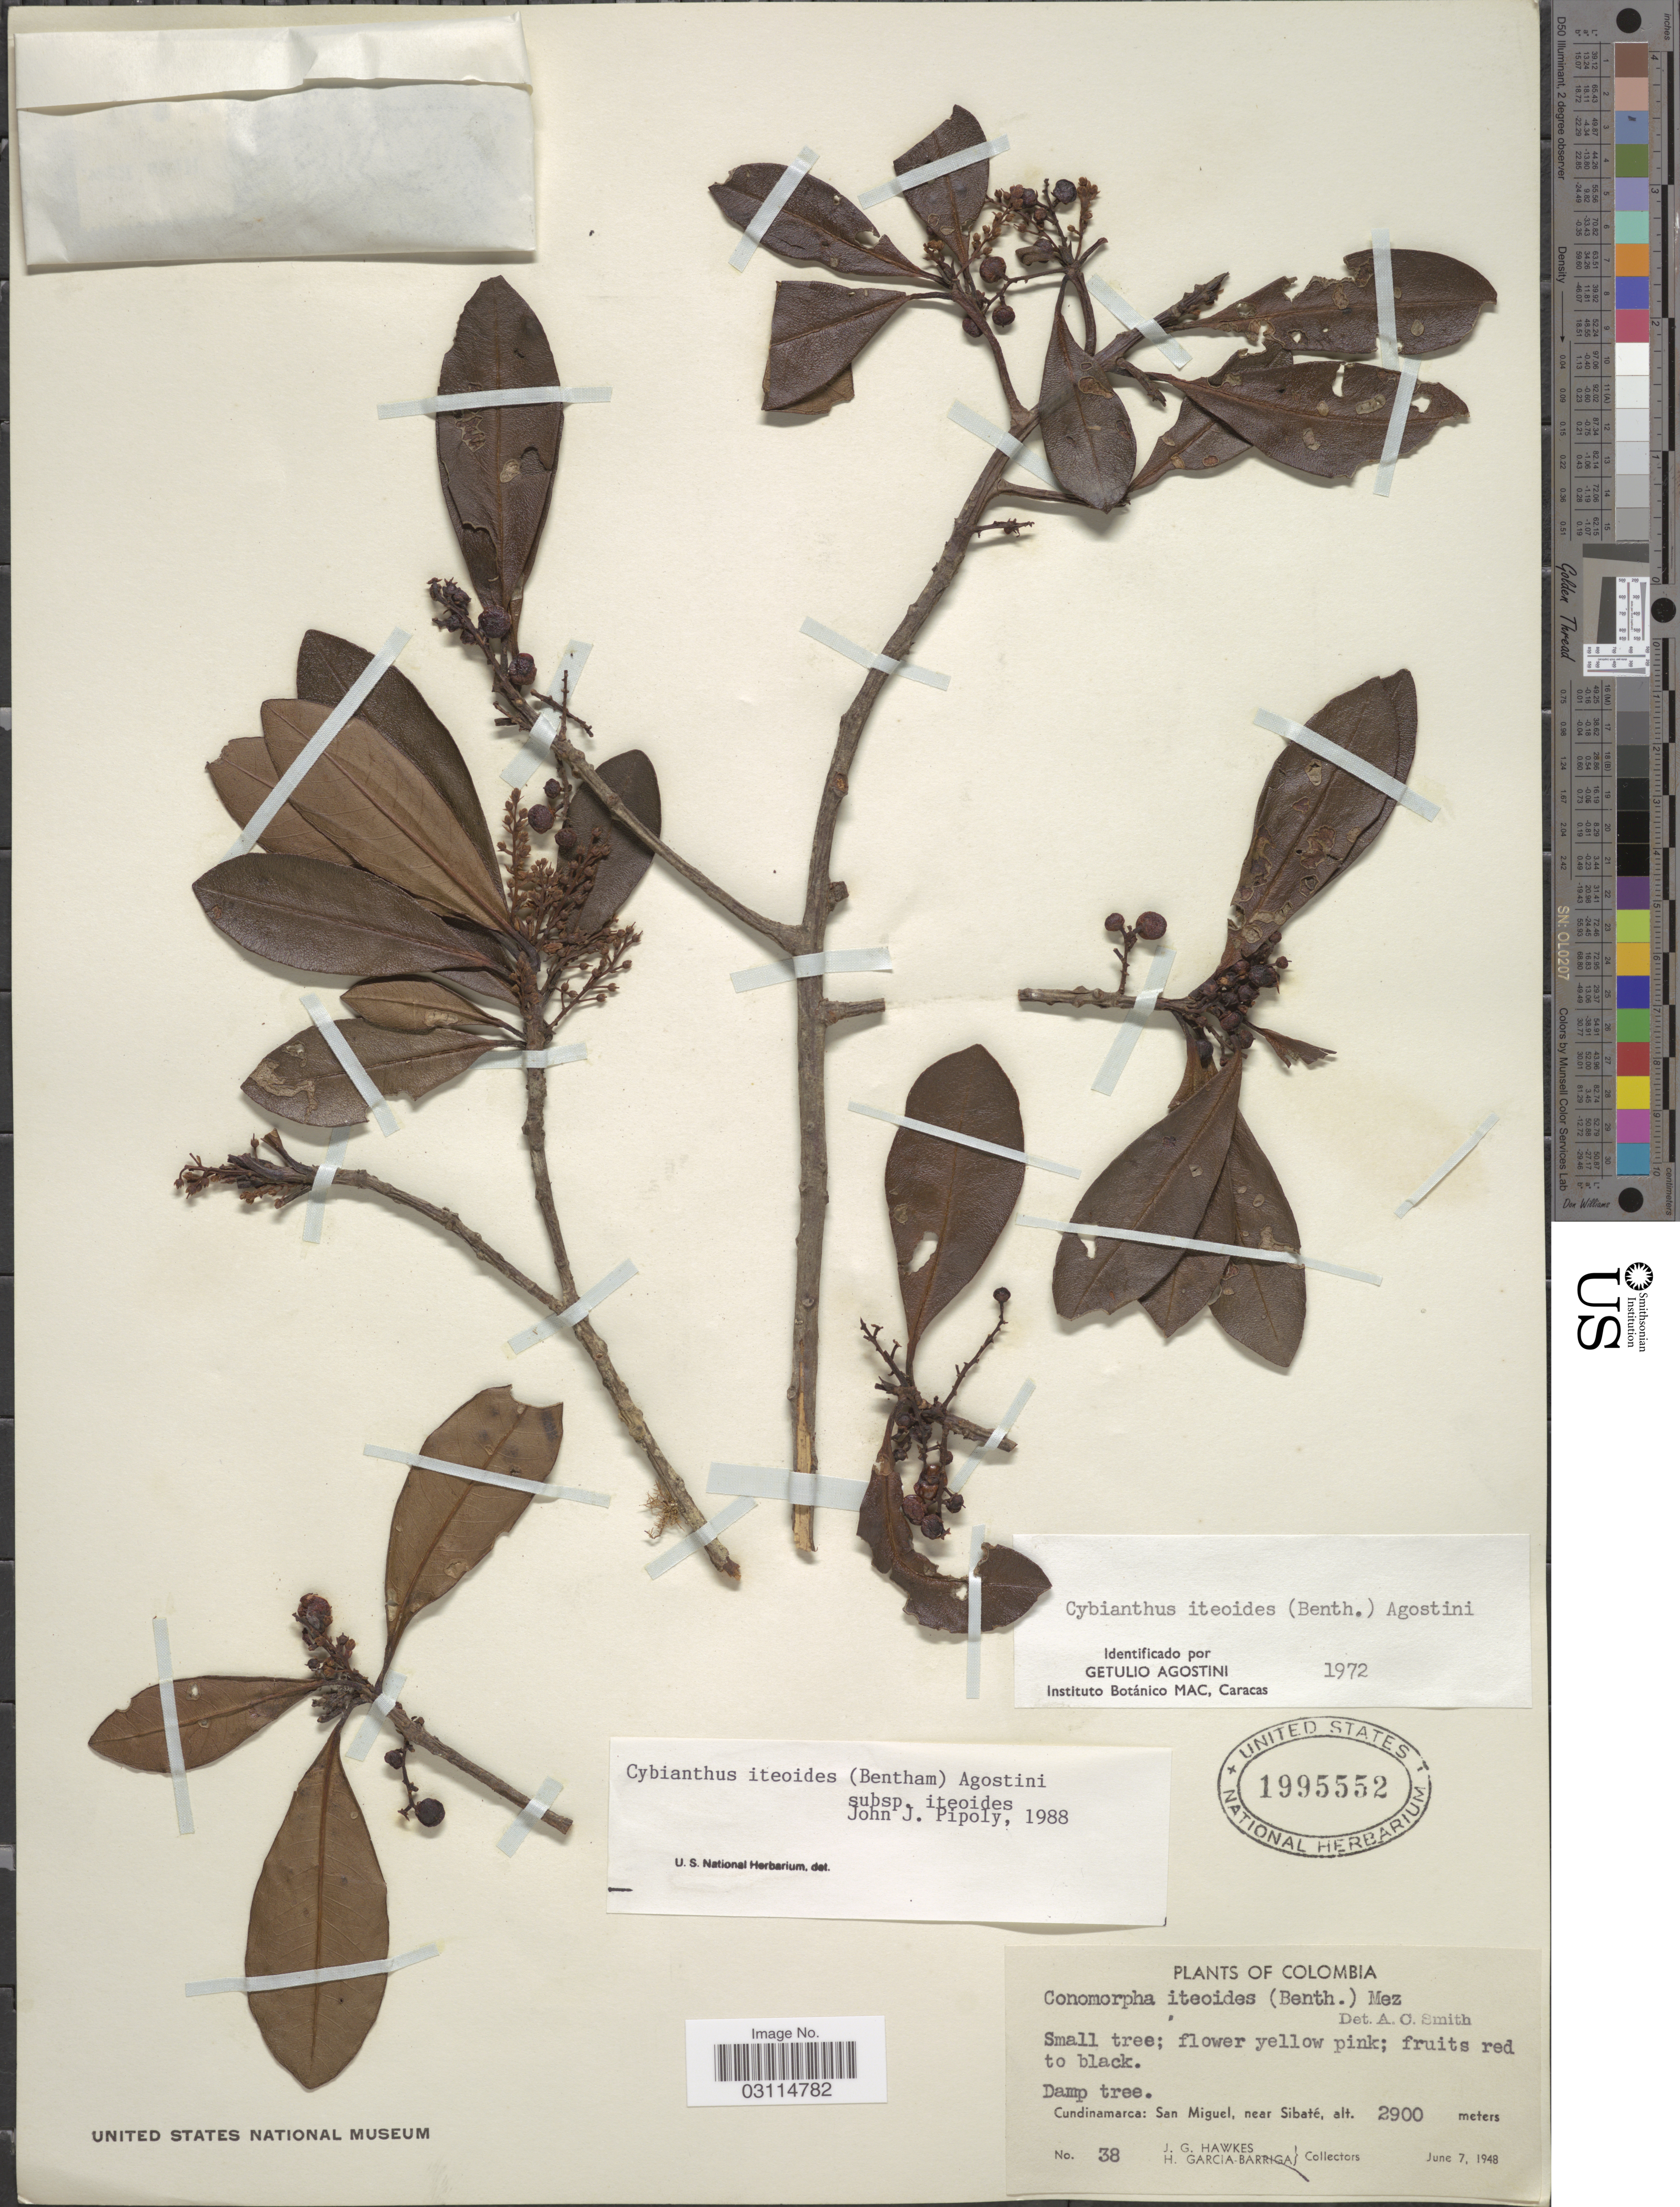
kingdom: Plantae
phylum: Tracheophyta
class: Magnoliopsida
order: Ericales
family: Primulaceae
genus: Cybianthus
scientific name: Cybianthus iteoides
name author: (Benth.) G. Agostini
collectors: J. Hawkes & H. García Barriga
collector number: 38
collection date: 1948-06-07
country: Colombia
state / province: Cundinamarca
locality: San Miguel, near Sibaté.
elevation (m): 2900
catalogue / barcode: US 1995552